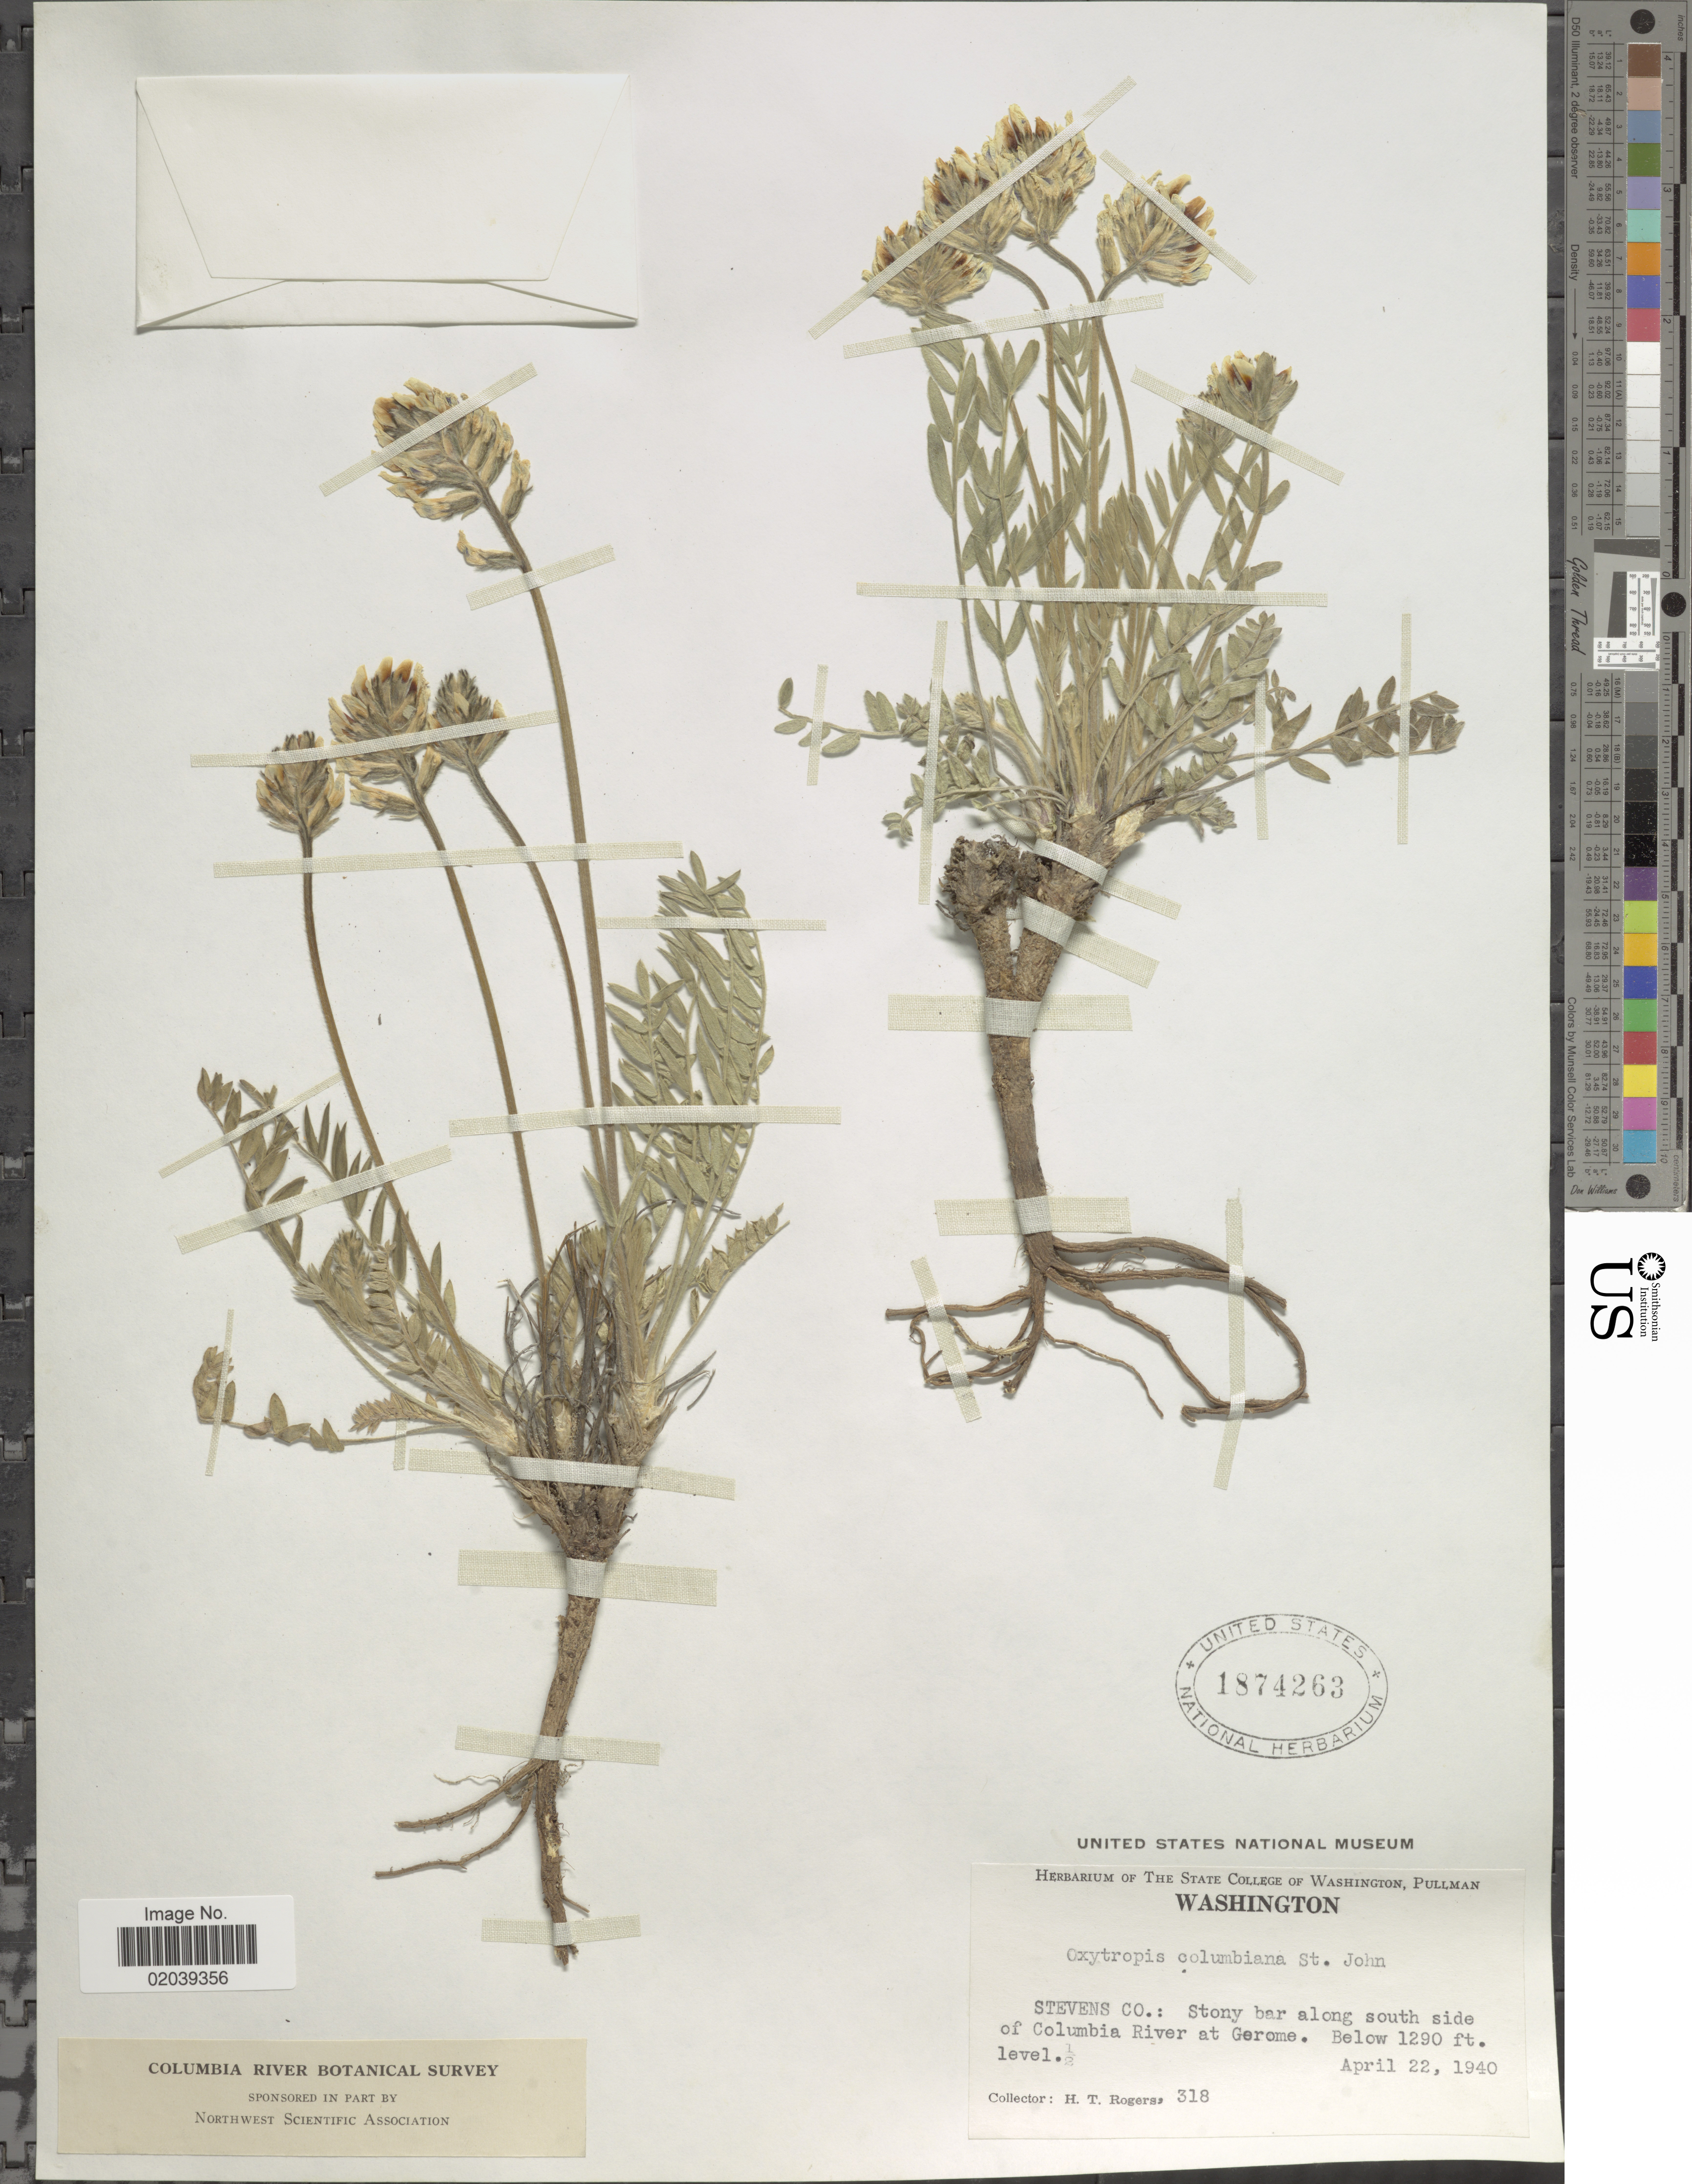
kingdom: Plantae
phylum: Tracheophyta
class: Magnoliopsida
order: Fabales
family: Fabaceae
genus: Oxytropis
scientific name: Oxytropis campestris var. columbiana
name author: (H. St. John) Barneby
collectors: H. Rogers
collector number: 318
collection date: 1940-04-22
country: United States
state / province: Washington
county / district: Stevens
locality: Stevens Co.: Stony bar along south side of Colombia River at Gerome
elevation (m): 393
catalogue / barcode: US 1874263